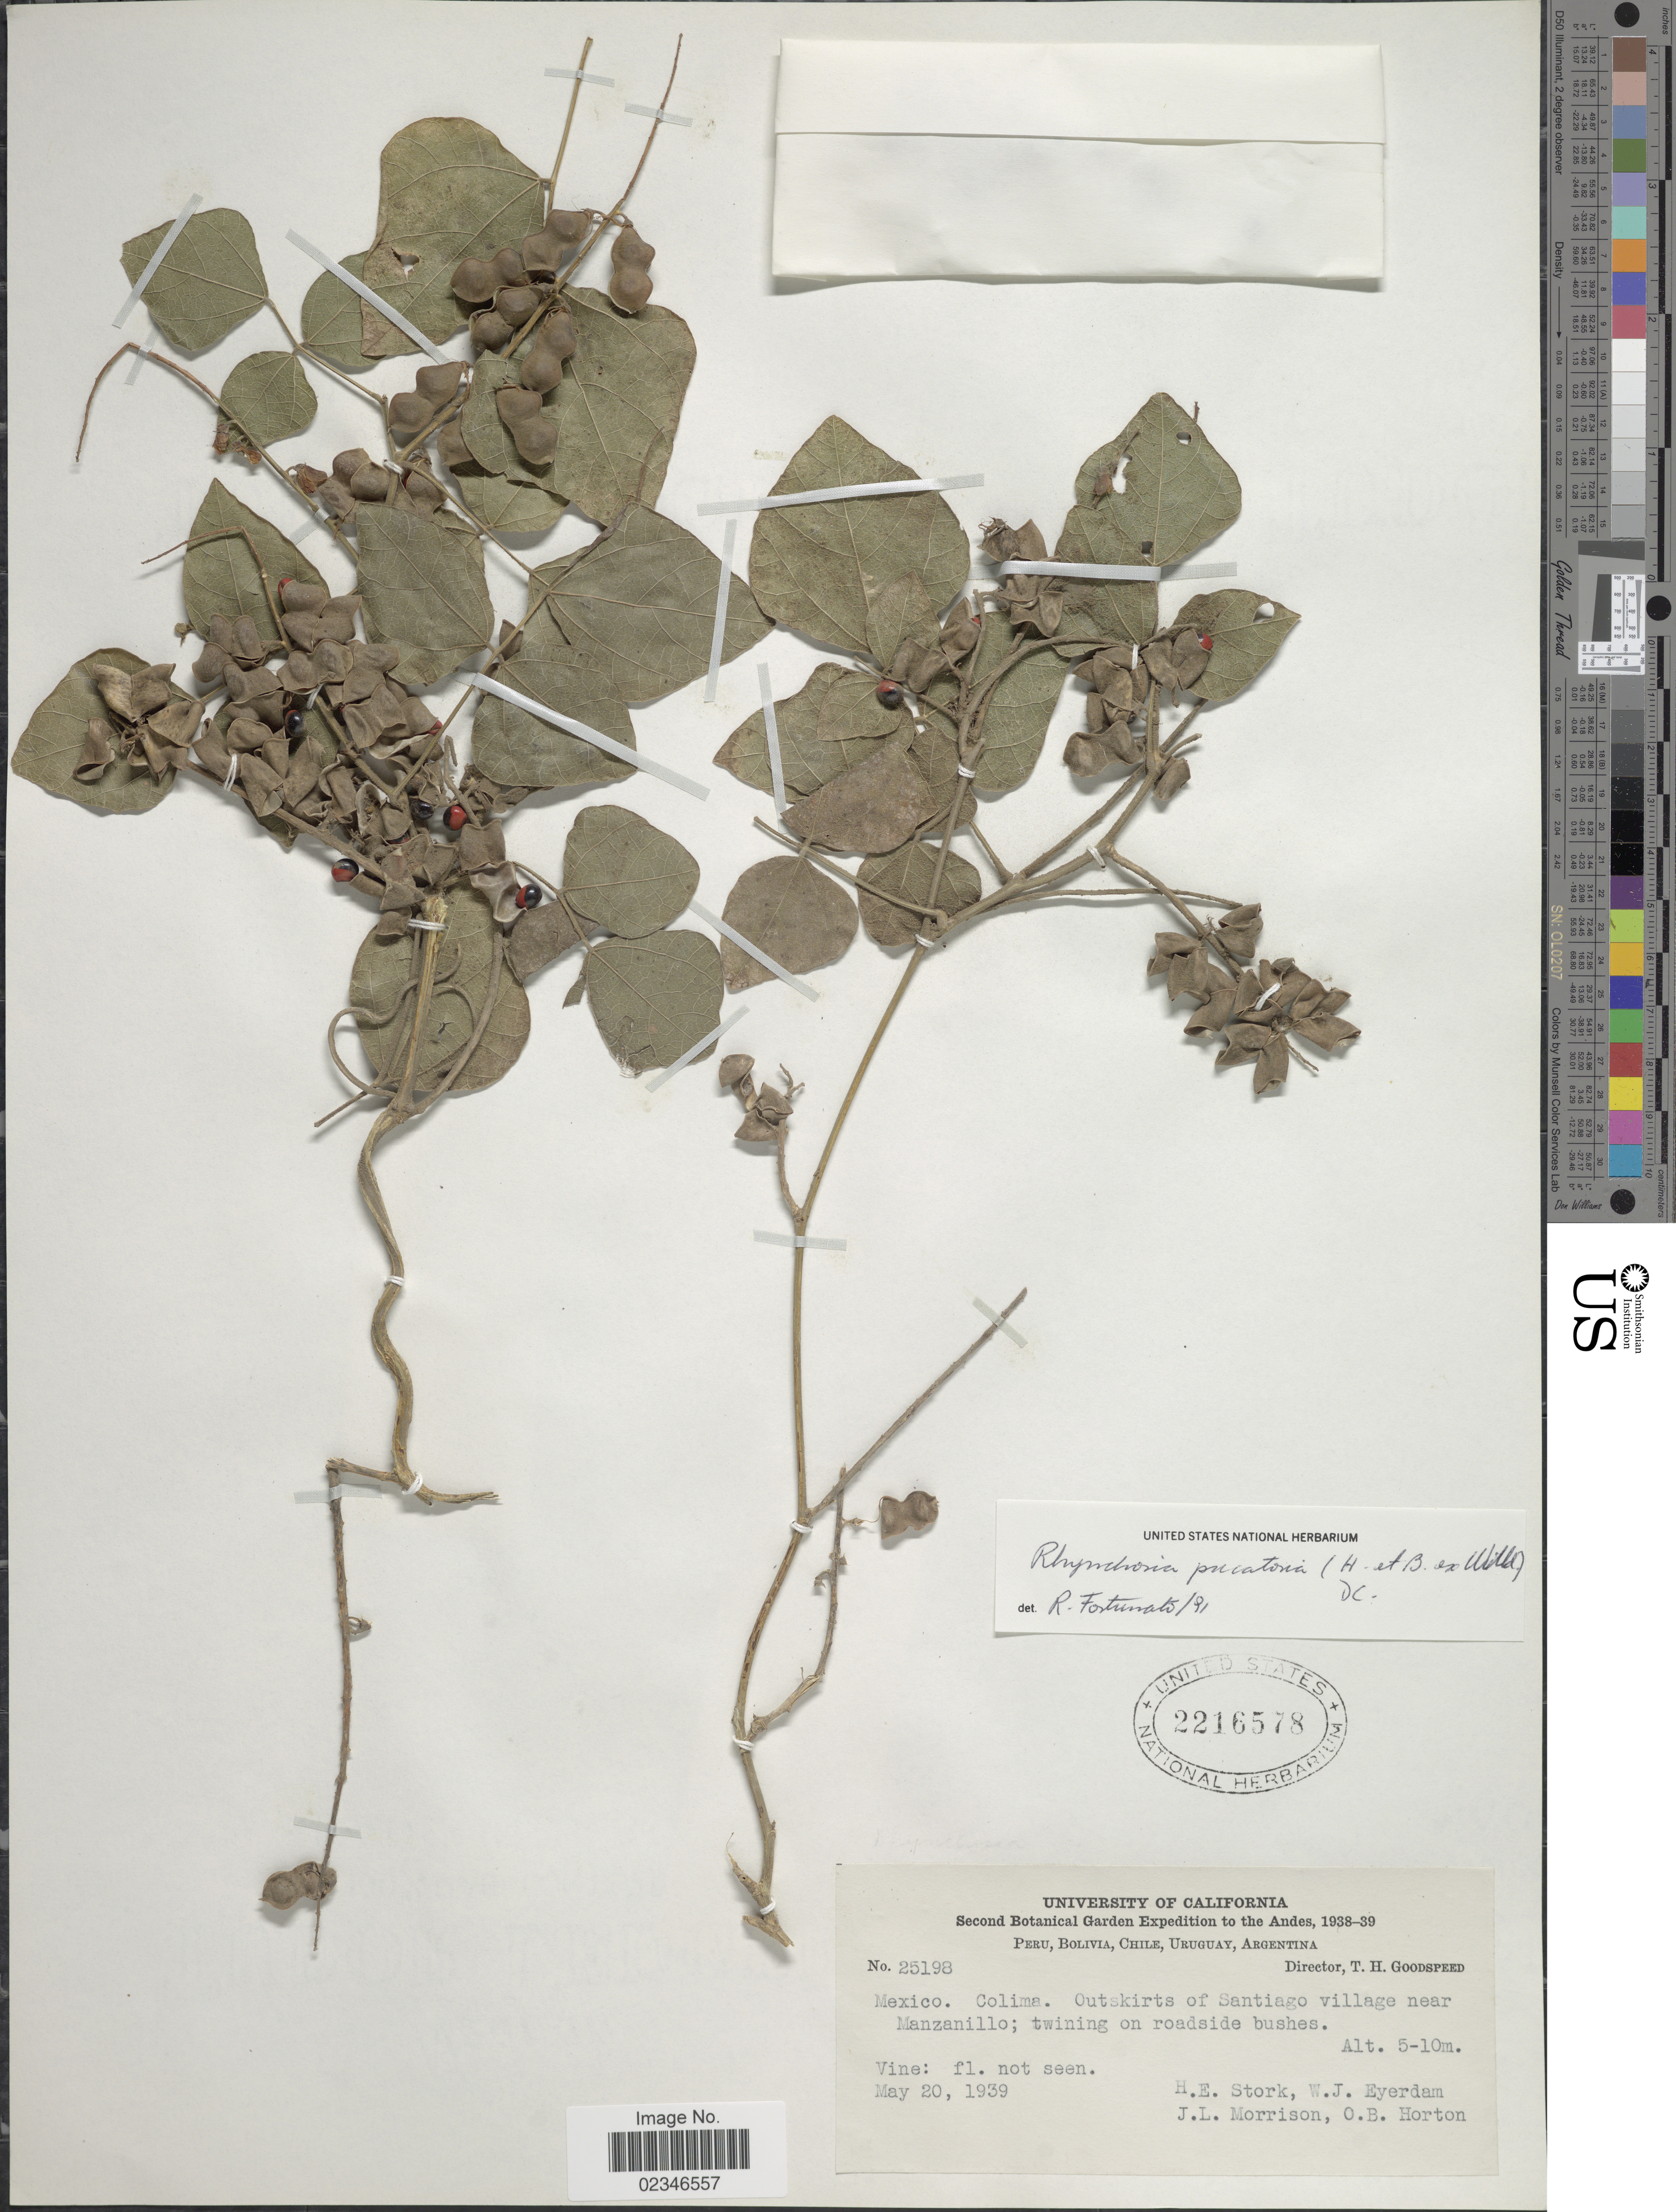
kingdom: Plantae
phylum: Tracheophyta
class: Magnoliopsida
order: Fabales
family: Fabaceae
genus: Rhynchosia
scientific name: Rhynchosia precatoria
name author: (Willd.) DC.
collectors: H. E. Stork, W. J. Eyerdam, J. Morrison & O. B. Horton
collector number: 25198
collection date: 1939-05-20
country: Mexico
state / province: Colima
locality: Mexico, Colima, Outskirts of Santiago village near Manzanillo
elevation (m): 5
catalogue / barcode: US 2216578